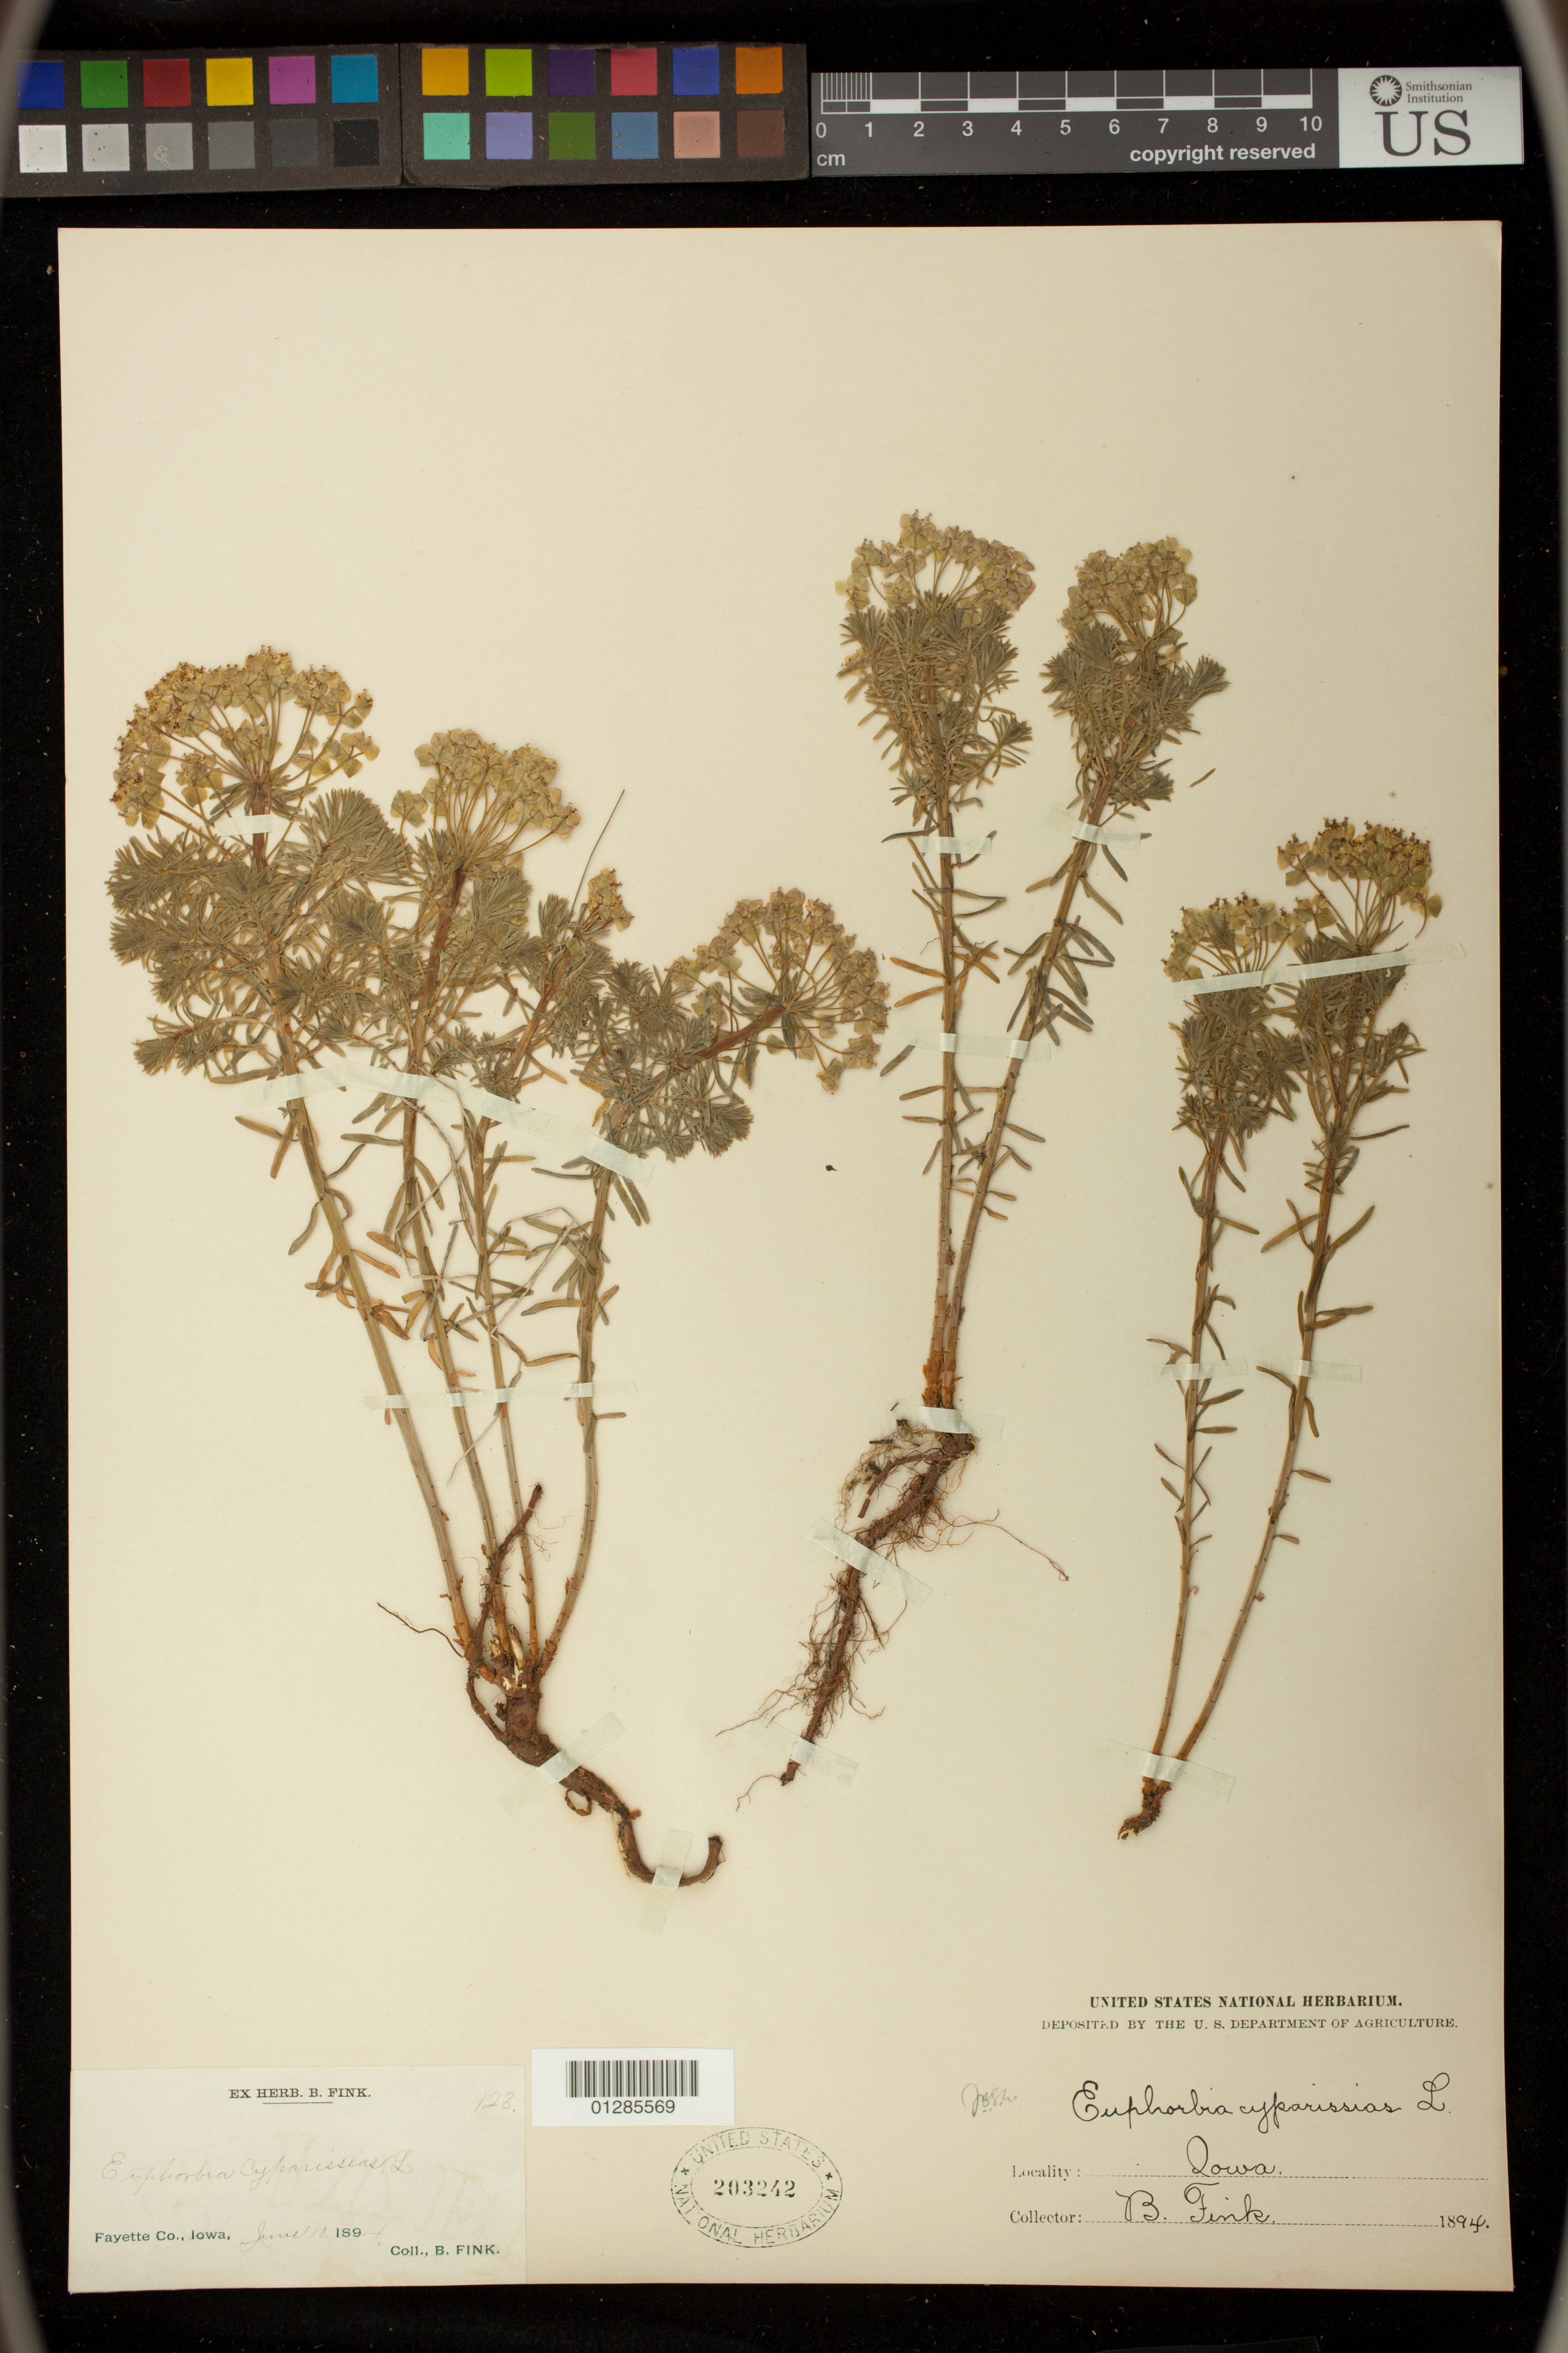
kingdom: Plantae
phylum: Tracheophyta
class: Magnoliopsida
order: Malpighiales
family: Euphorbiaceae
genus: Euphorbia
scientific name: Euphorbia cyparissias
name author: L.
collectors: B. Fink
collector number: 123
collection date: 1894-06-10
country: United States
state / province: Iowa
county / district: Fayette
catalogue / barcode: US 203242